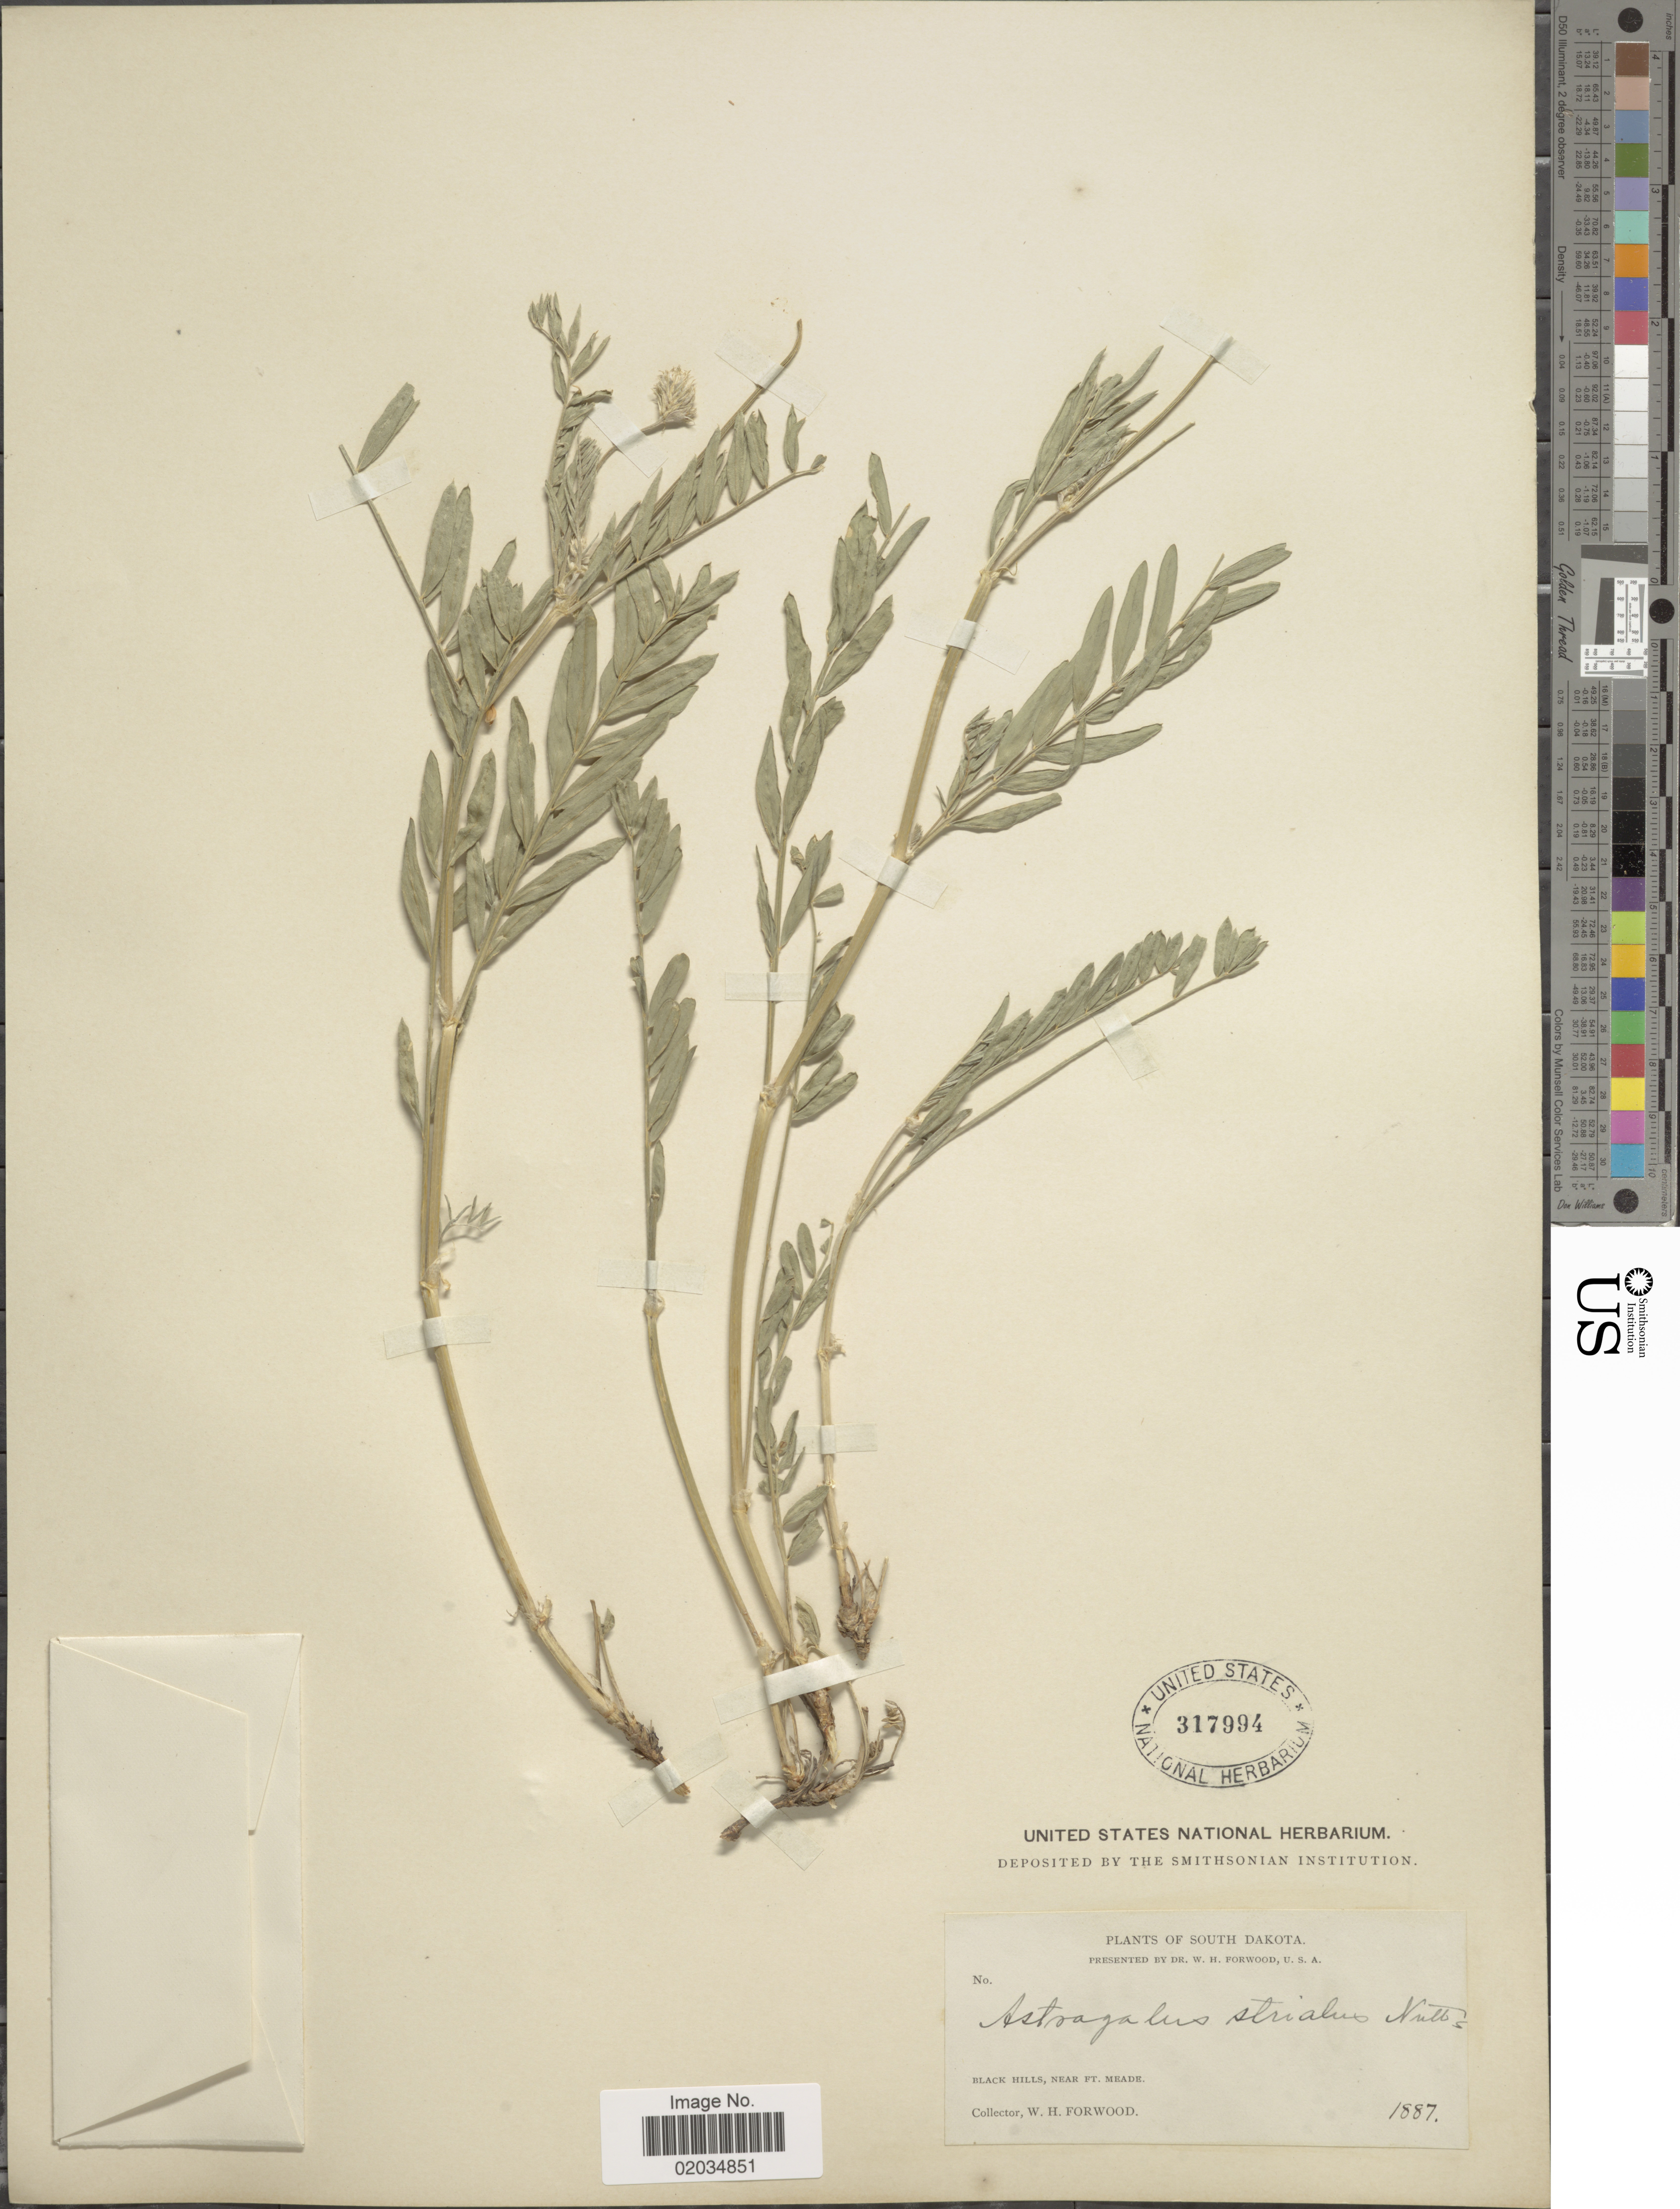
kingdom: Plantae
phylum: Tracheophyta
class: Magnoliopsida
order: Fabales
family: Fabaceae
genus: Astragalus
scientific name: Astragalus striatus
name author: Nutt.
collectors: W. Forwood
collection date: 1887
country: United States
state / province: South Dakota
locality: Black Hills, near Ft. Meade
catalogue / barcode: US 317994